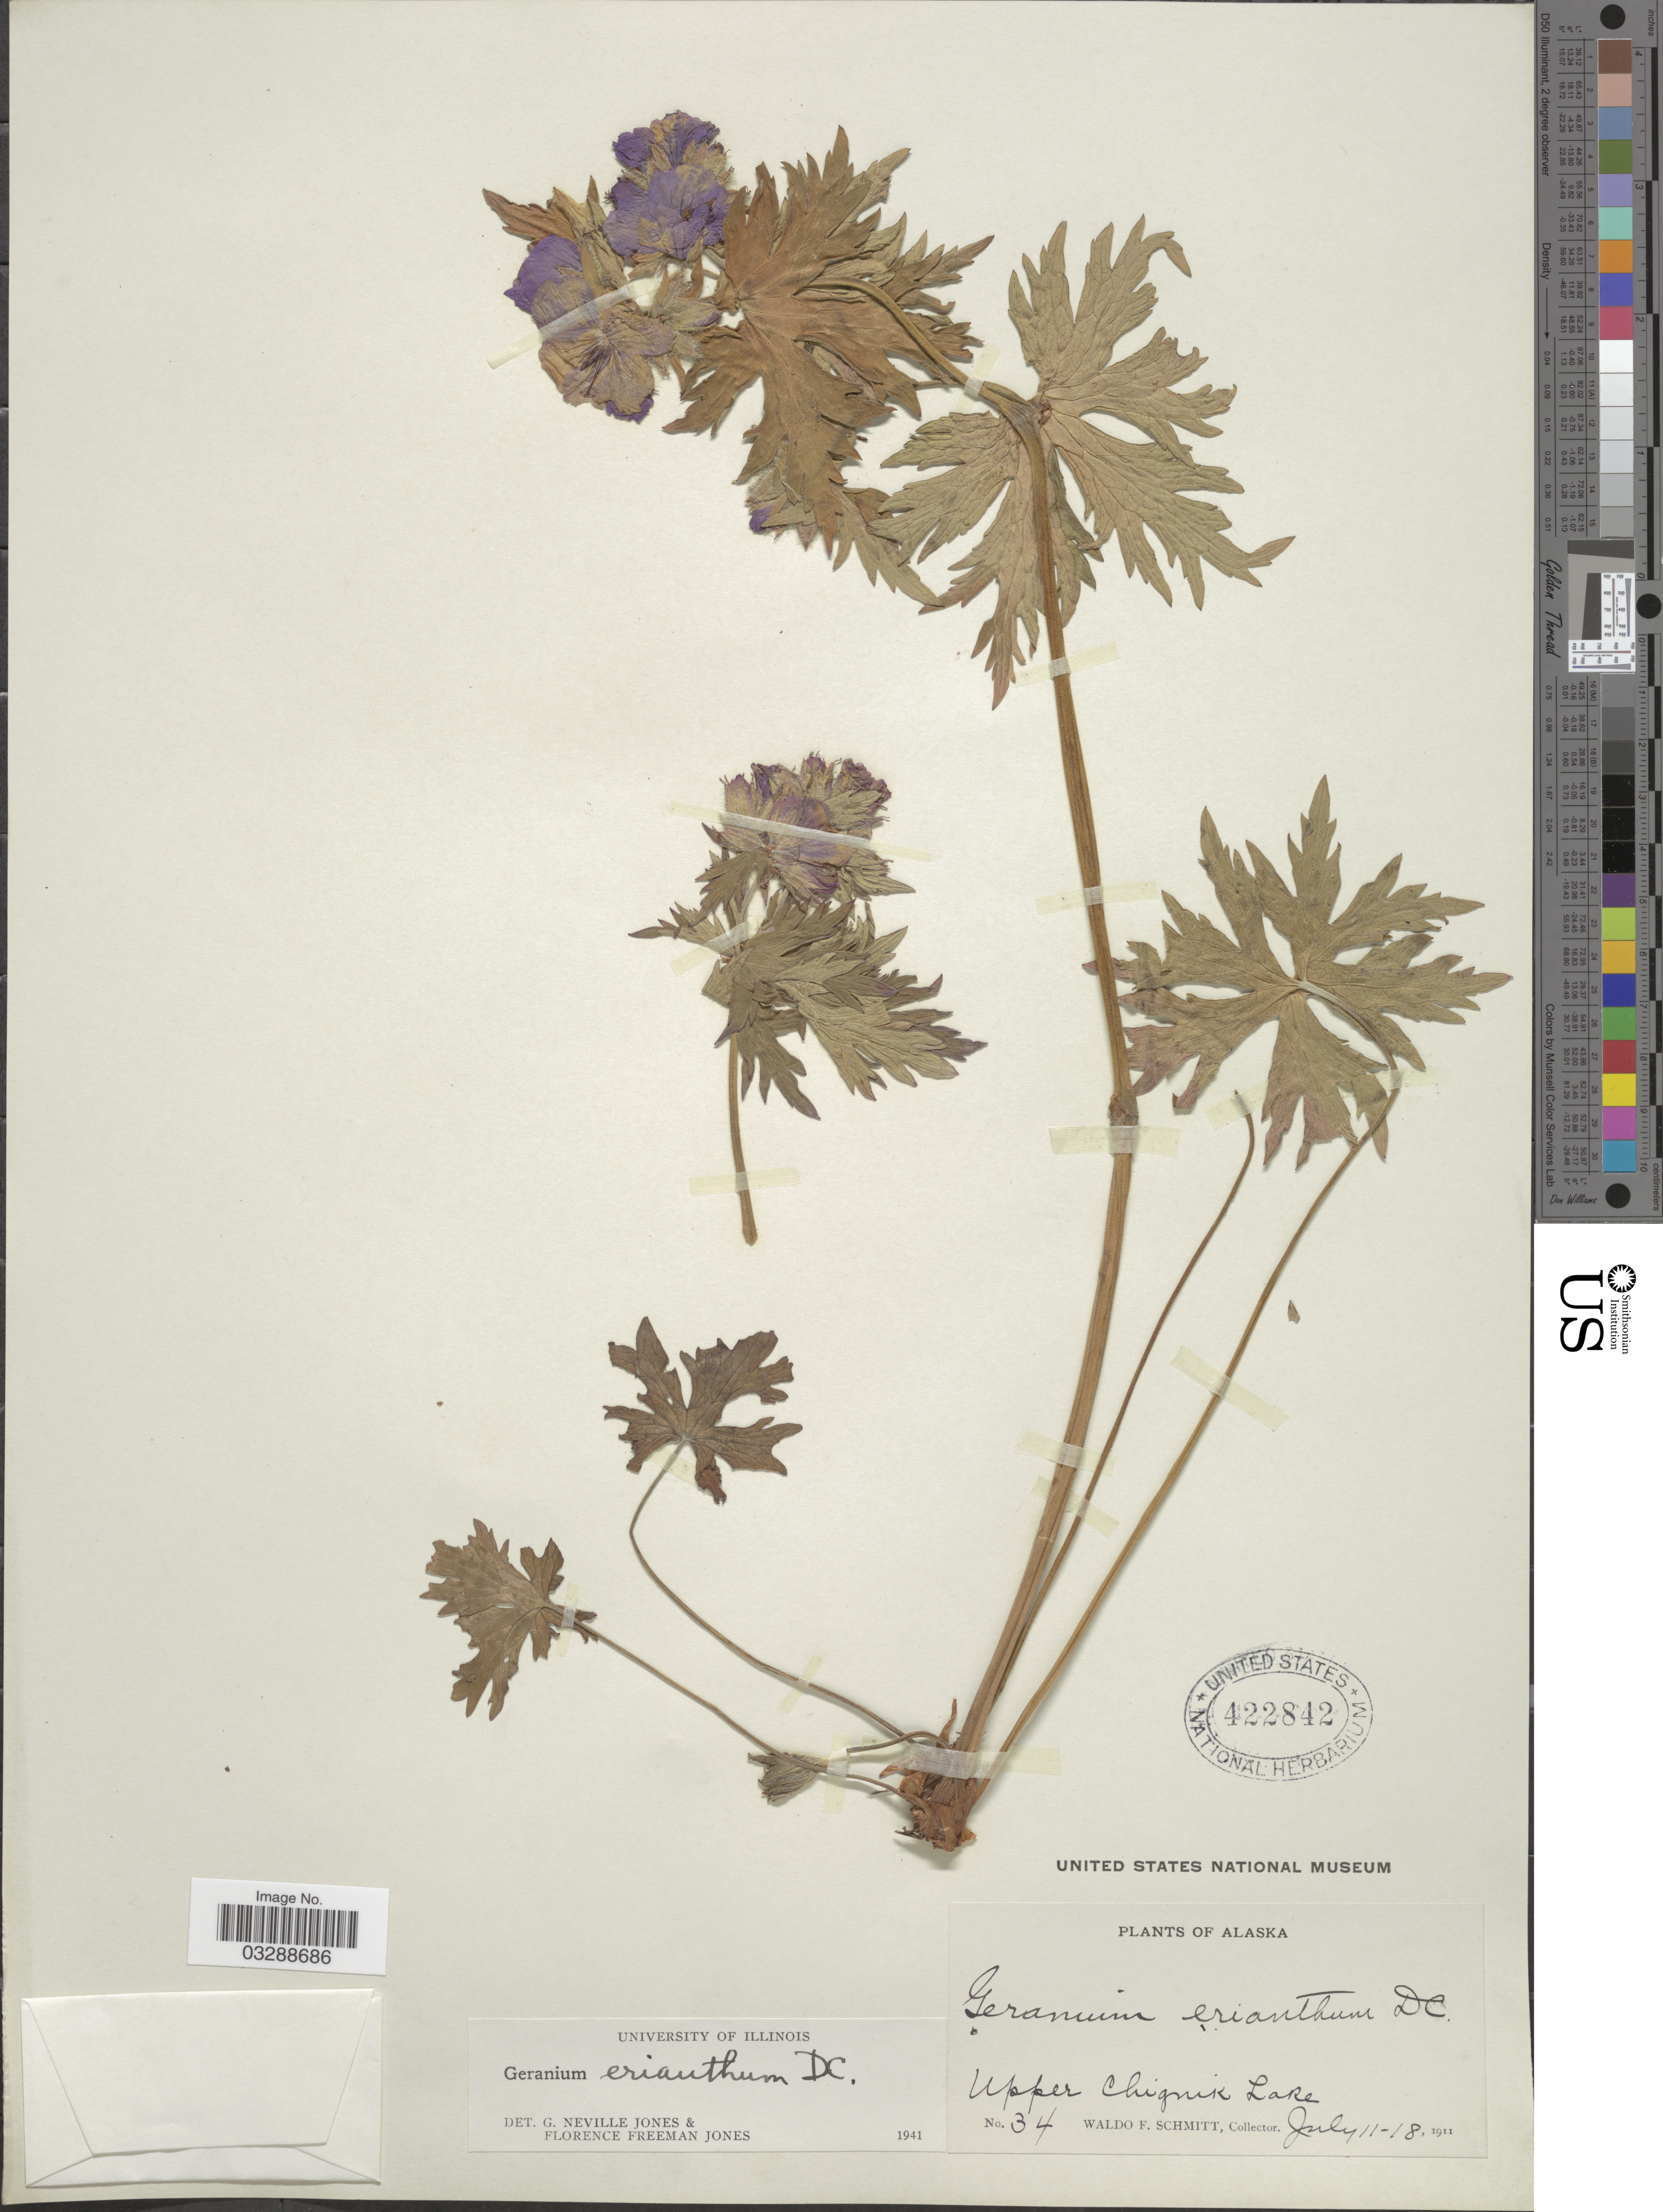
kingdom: Plantae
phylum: Tracheophyta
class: Magnoliopsida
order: Geraniales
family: Geraniaceae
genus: Geranium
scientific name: Geranium erianthum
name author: DC.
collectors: W. F. Schmitt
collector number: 34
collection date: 1911-07-11/1911-07-18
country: United States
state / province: Alaska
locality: Upper Chignik Lake.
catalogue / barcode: US 422842